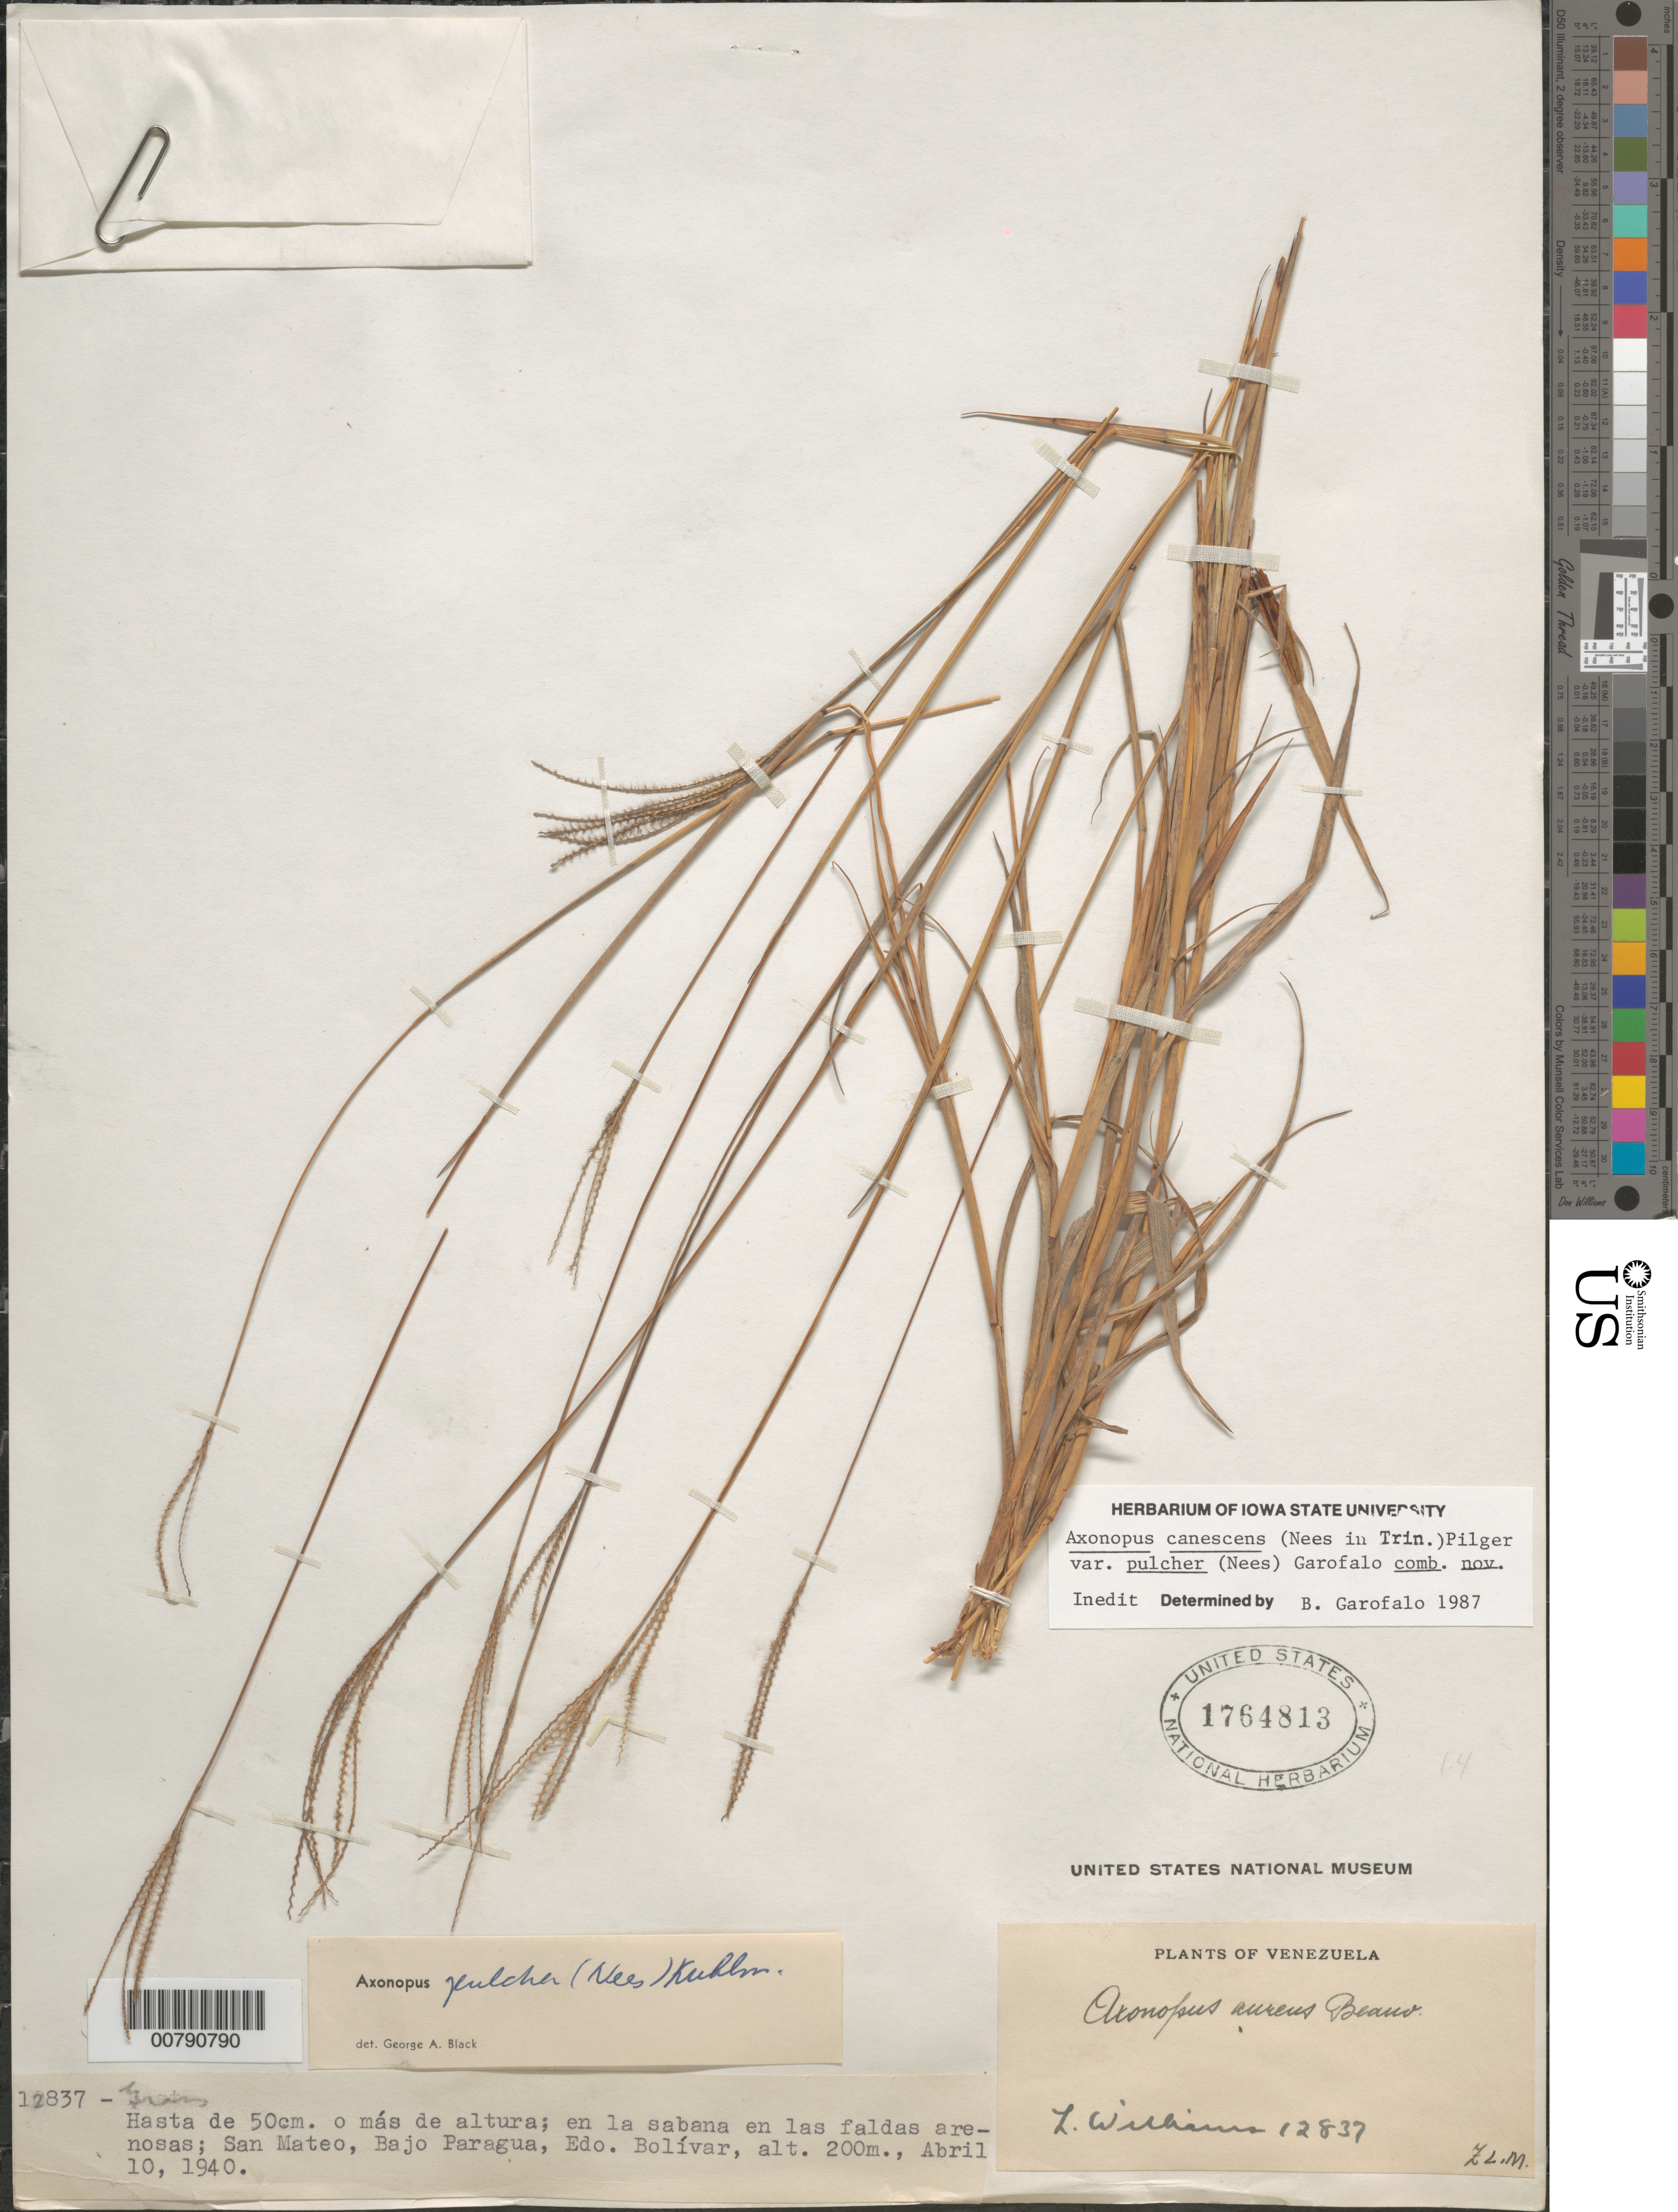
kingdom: Plantae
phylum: Tracheophyta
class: Liliopsida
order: Poales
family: Poaceae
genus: Axonopus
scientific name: Axonopus canescens var. pulcher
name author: (Nees in Trin.) Pilg.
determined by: Garofalo, B.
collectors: Ll. Williams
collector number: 12837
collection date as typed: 10-Apr-40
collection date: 1940-04-10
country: Venezuela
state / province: Bolívar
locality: San Mateo, Bajo Paragua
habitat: Sabana en las faldas arenosas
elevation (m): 200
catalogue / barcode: US 1764813